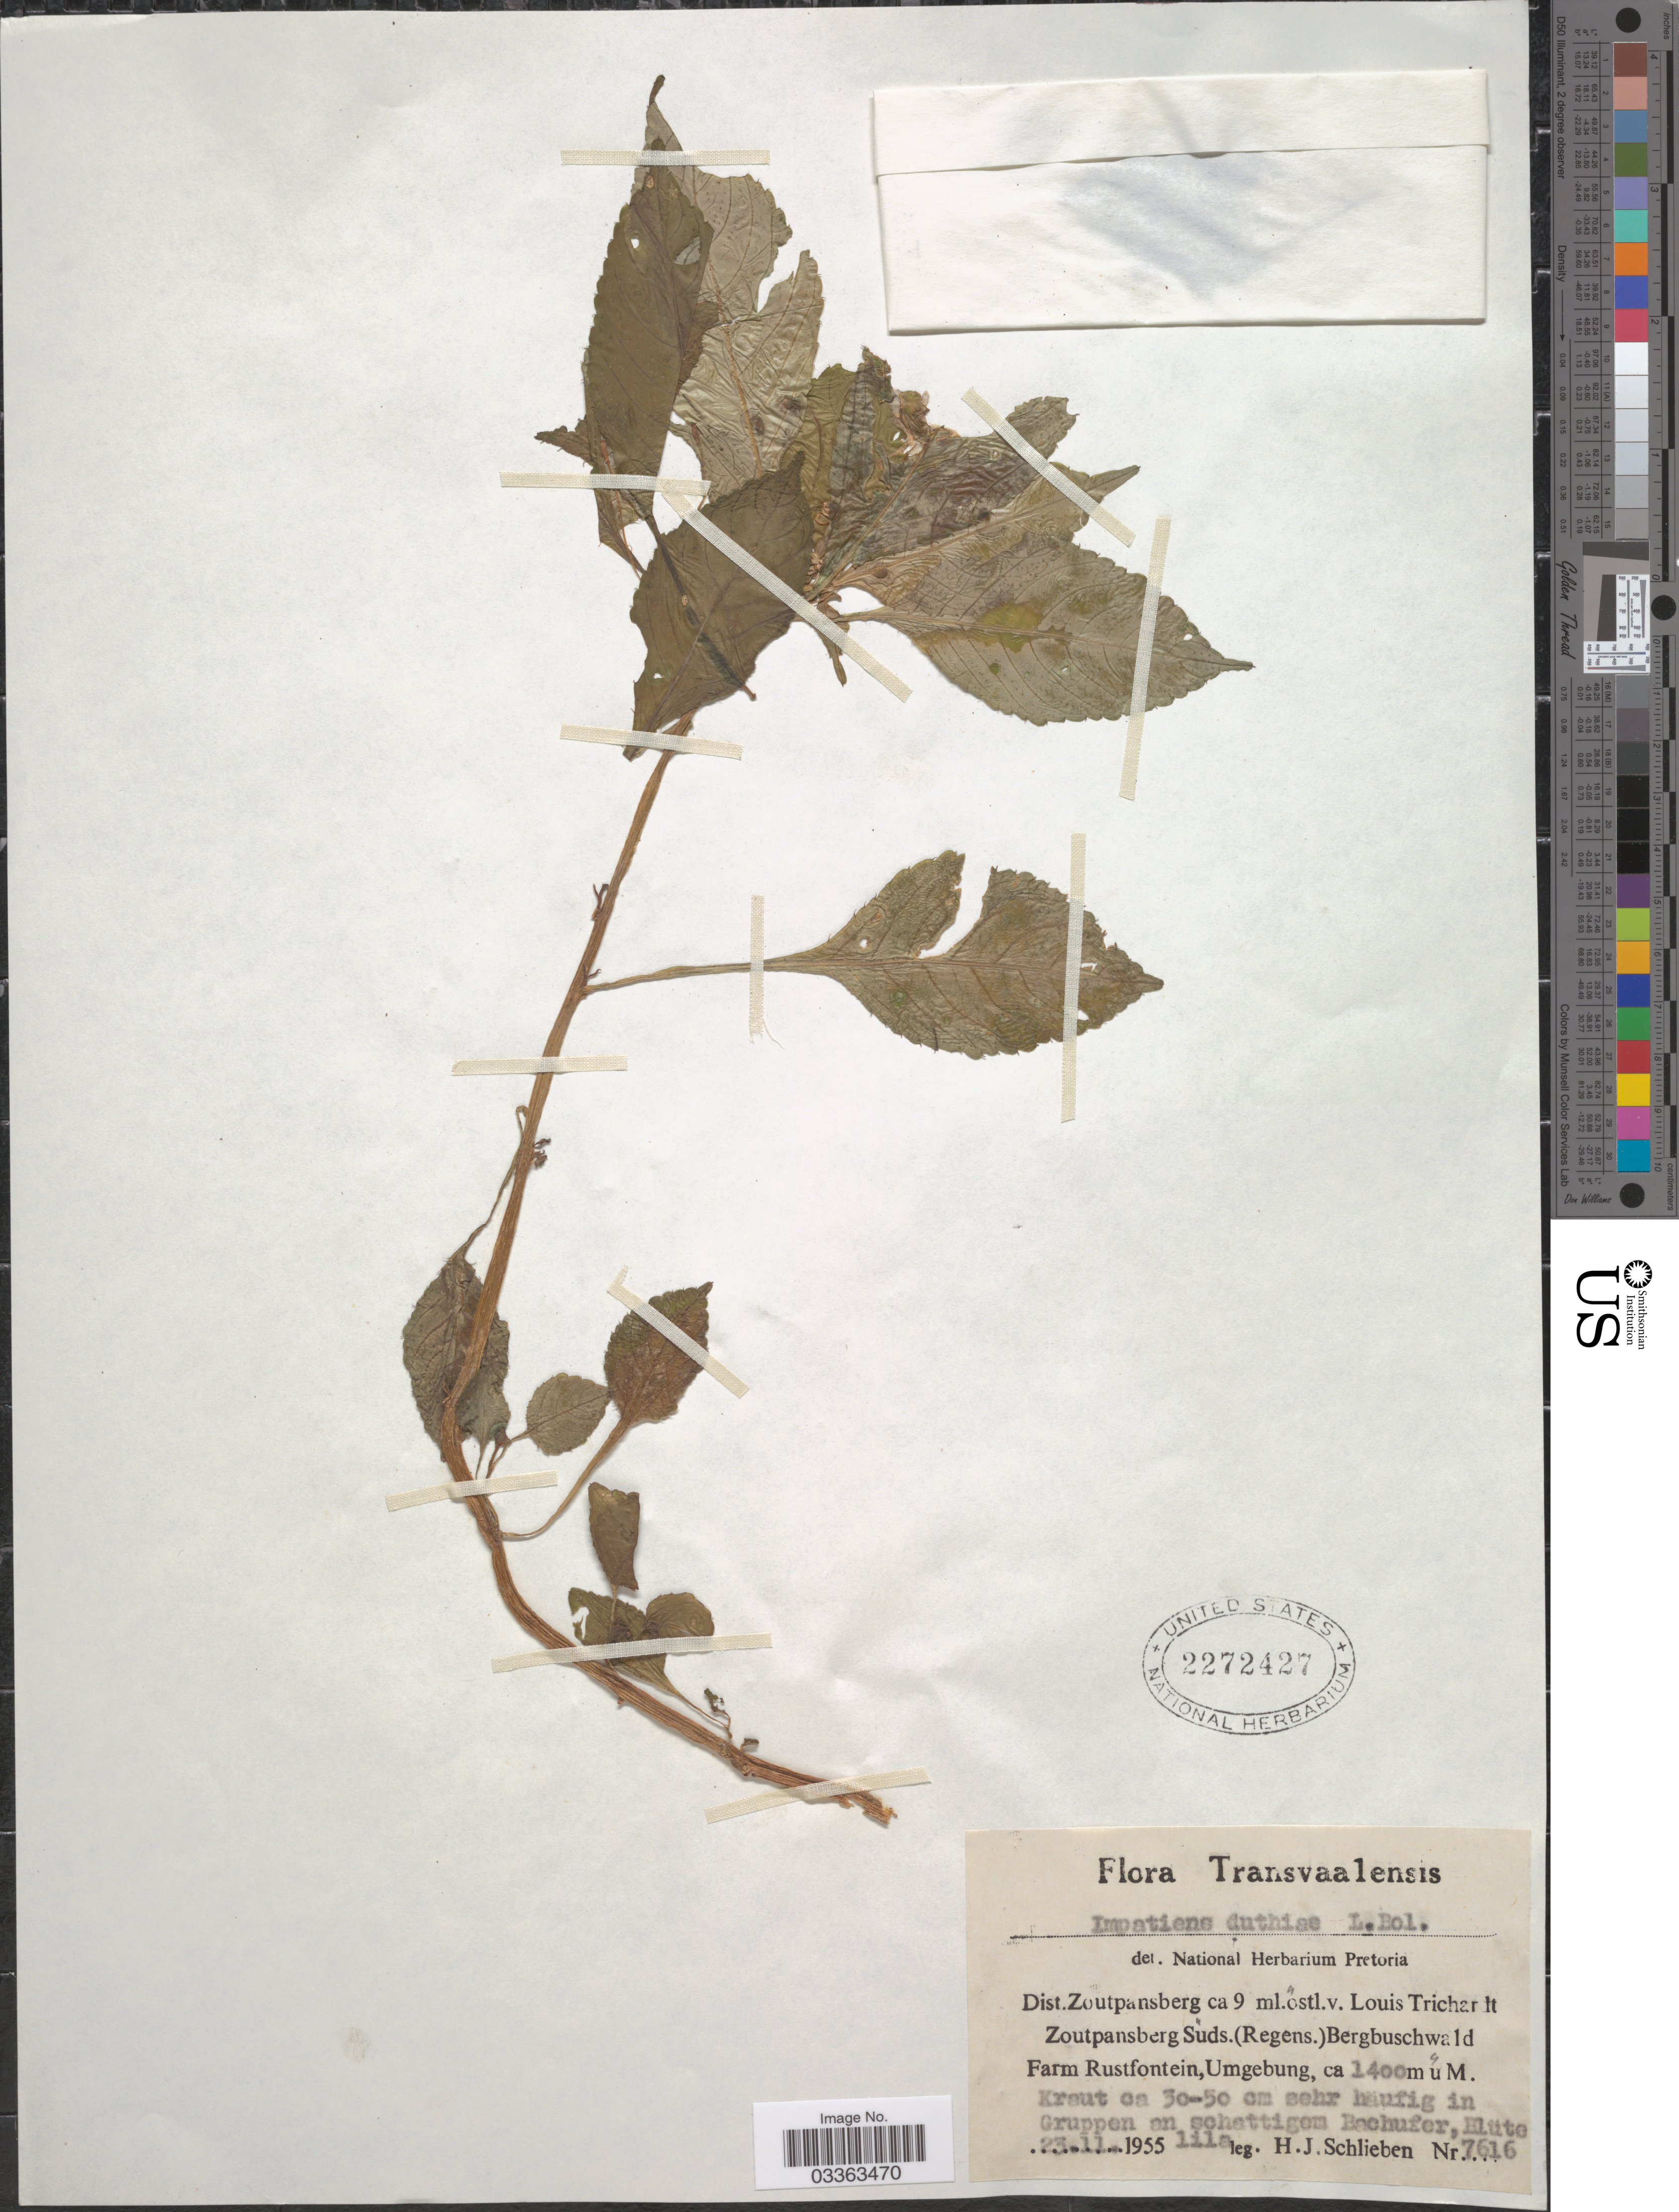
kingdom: Plantae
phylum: Tracheophyta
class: Magnoliopsida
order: Ericales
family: Balsaminaceae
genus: Impatiens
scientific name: Impatiens duthieae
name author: Bolus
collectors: H. J. Schlieben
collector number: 7616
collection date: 1955-11-23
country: South Africa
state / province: Limpopo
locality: Transvaalensis, Dist. Zoutpansberg ca 9 ml.östl.v.Louis Trichardt Zoutpansberg Süds. (Regens.) Bergbuschwald Farm Rustfontein, Umgebung.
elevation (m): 1400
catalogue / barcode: US 2272427